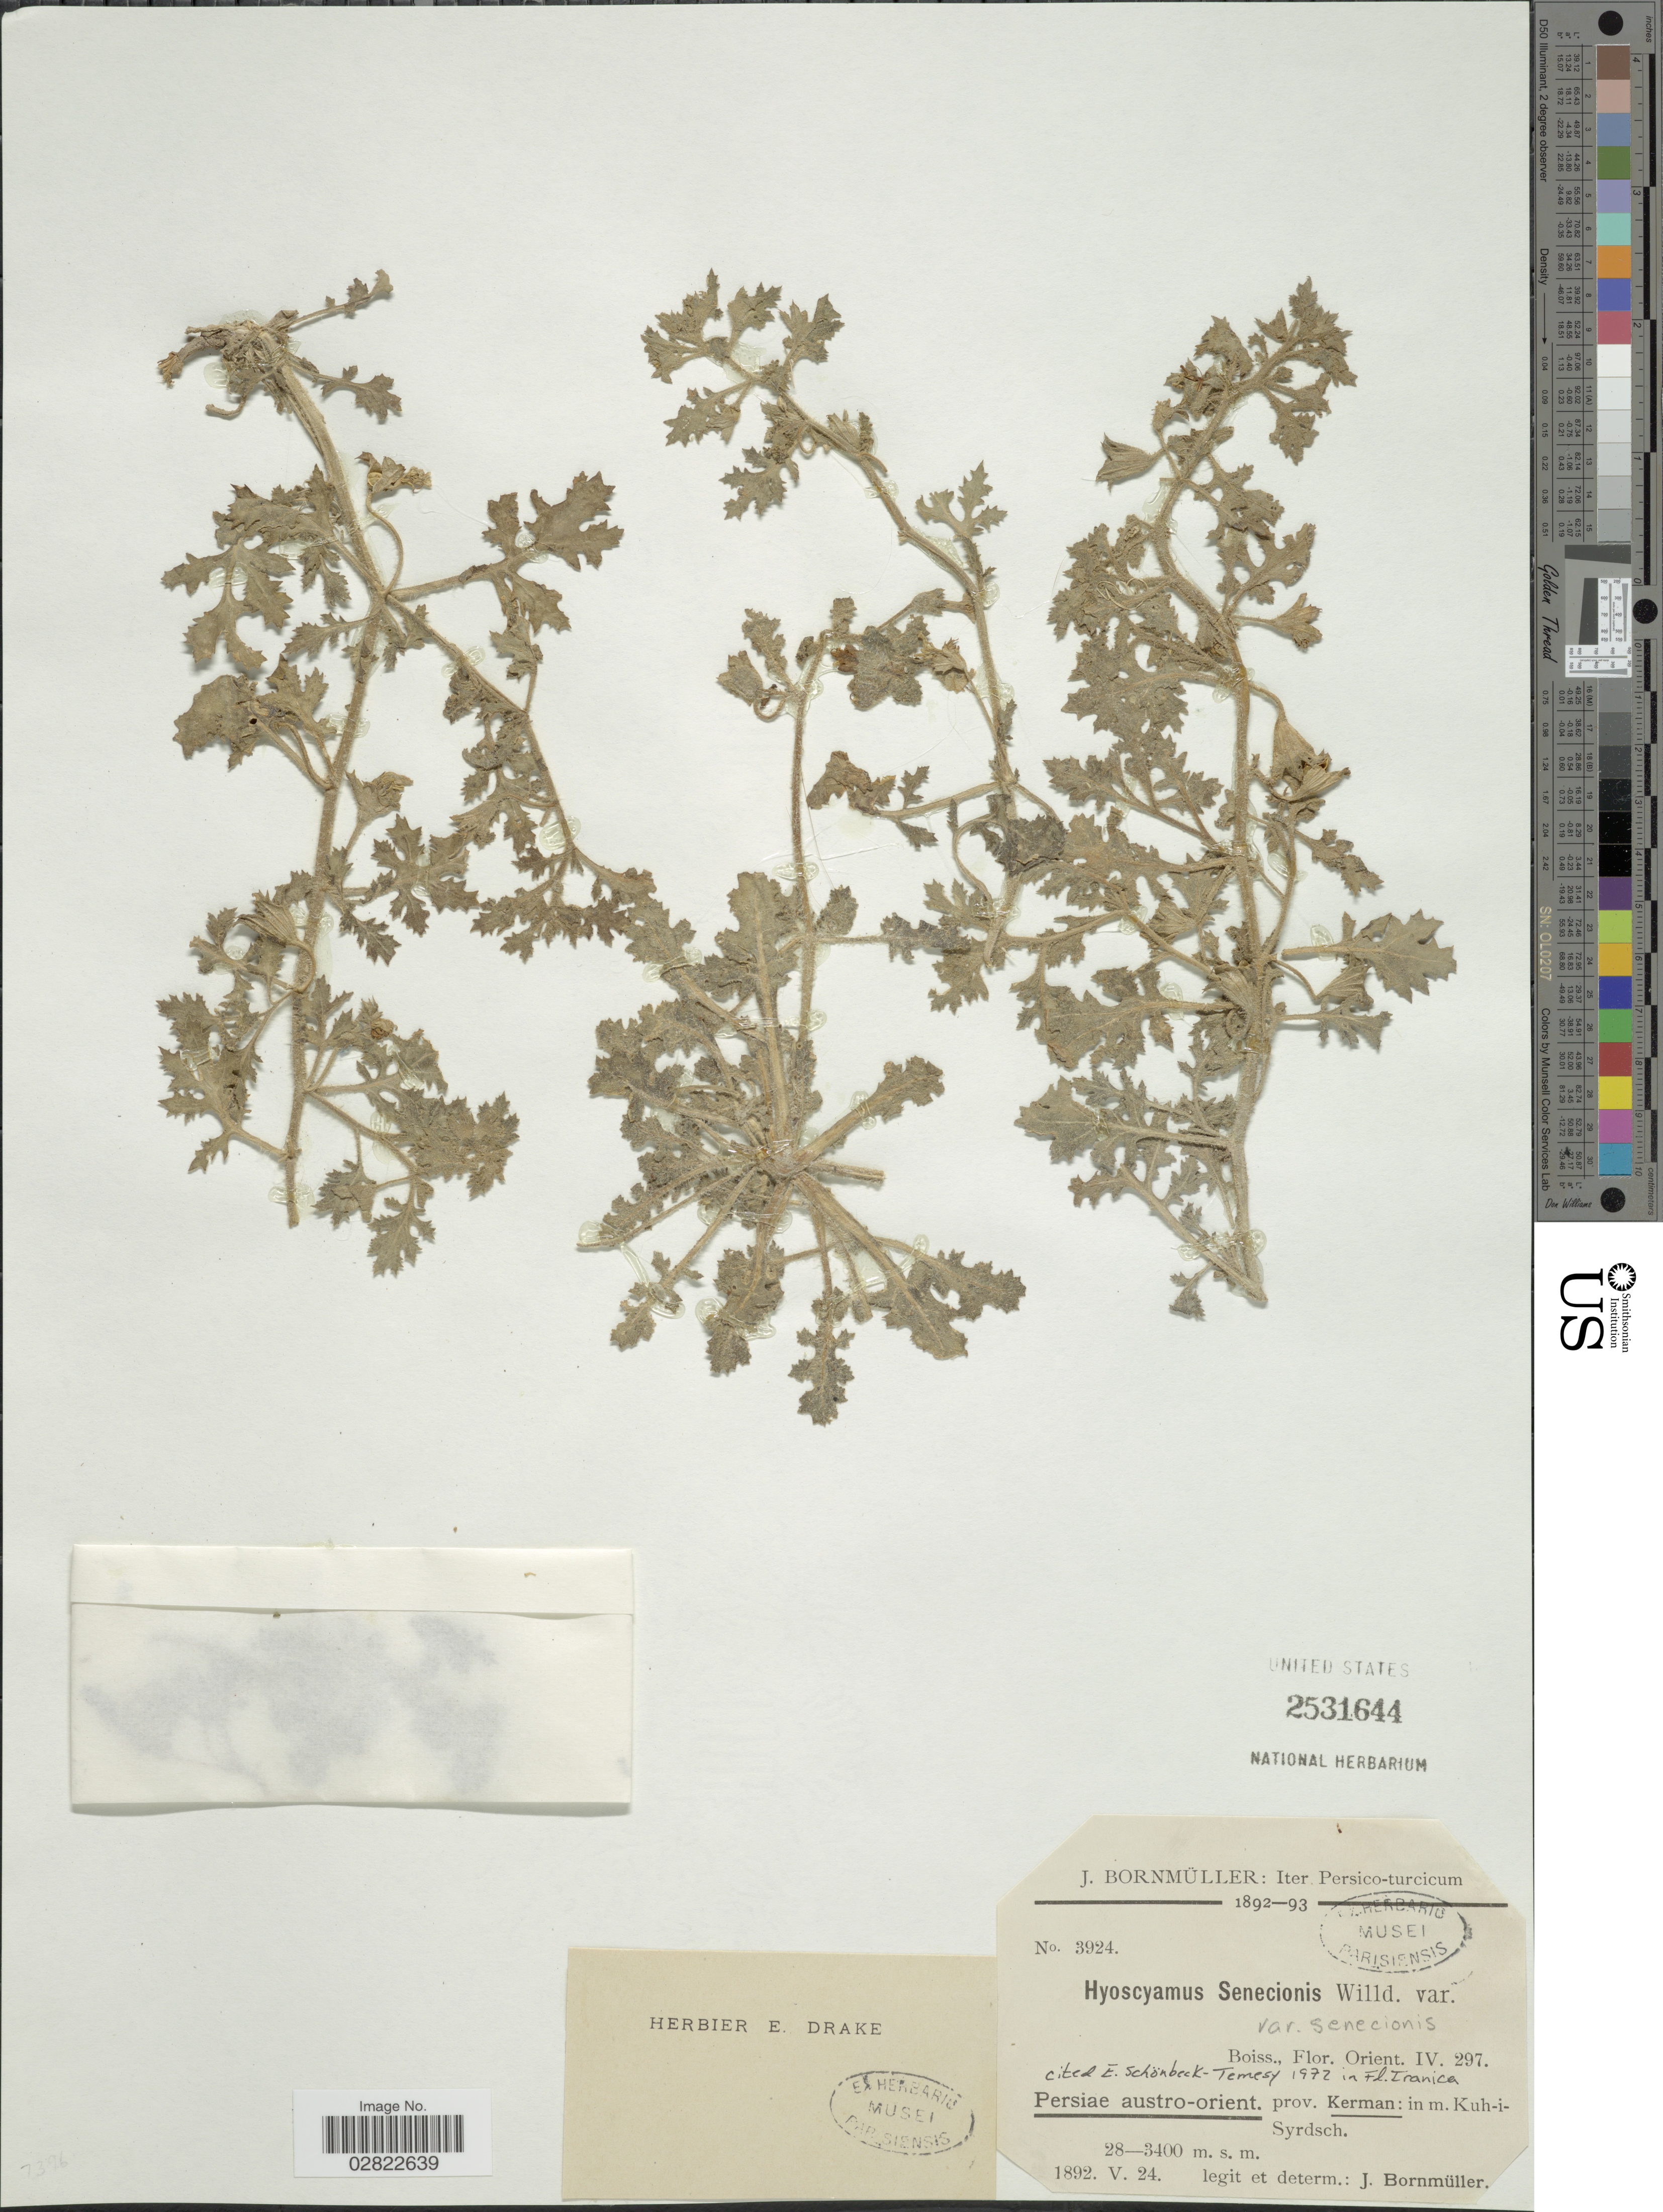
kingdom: Plantae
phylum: Tracheophyta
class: Magnoliopsida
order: Solanales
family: Solanaceae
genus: Hyoscyamus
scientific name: Hyoscyamus senecionis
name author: Willd.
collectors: J. Bornmüller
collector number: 3924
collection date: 1892-05-24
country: Iran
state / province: Kerman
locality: Persiae austro-orient. prov. Kerman, in m. Kuh-i-Syrdsch.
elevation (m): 2800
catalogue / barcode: US 2531644